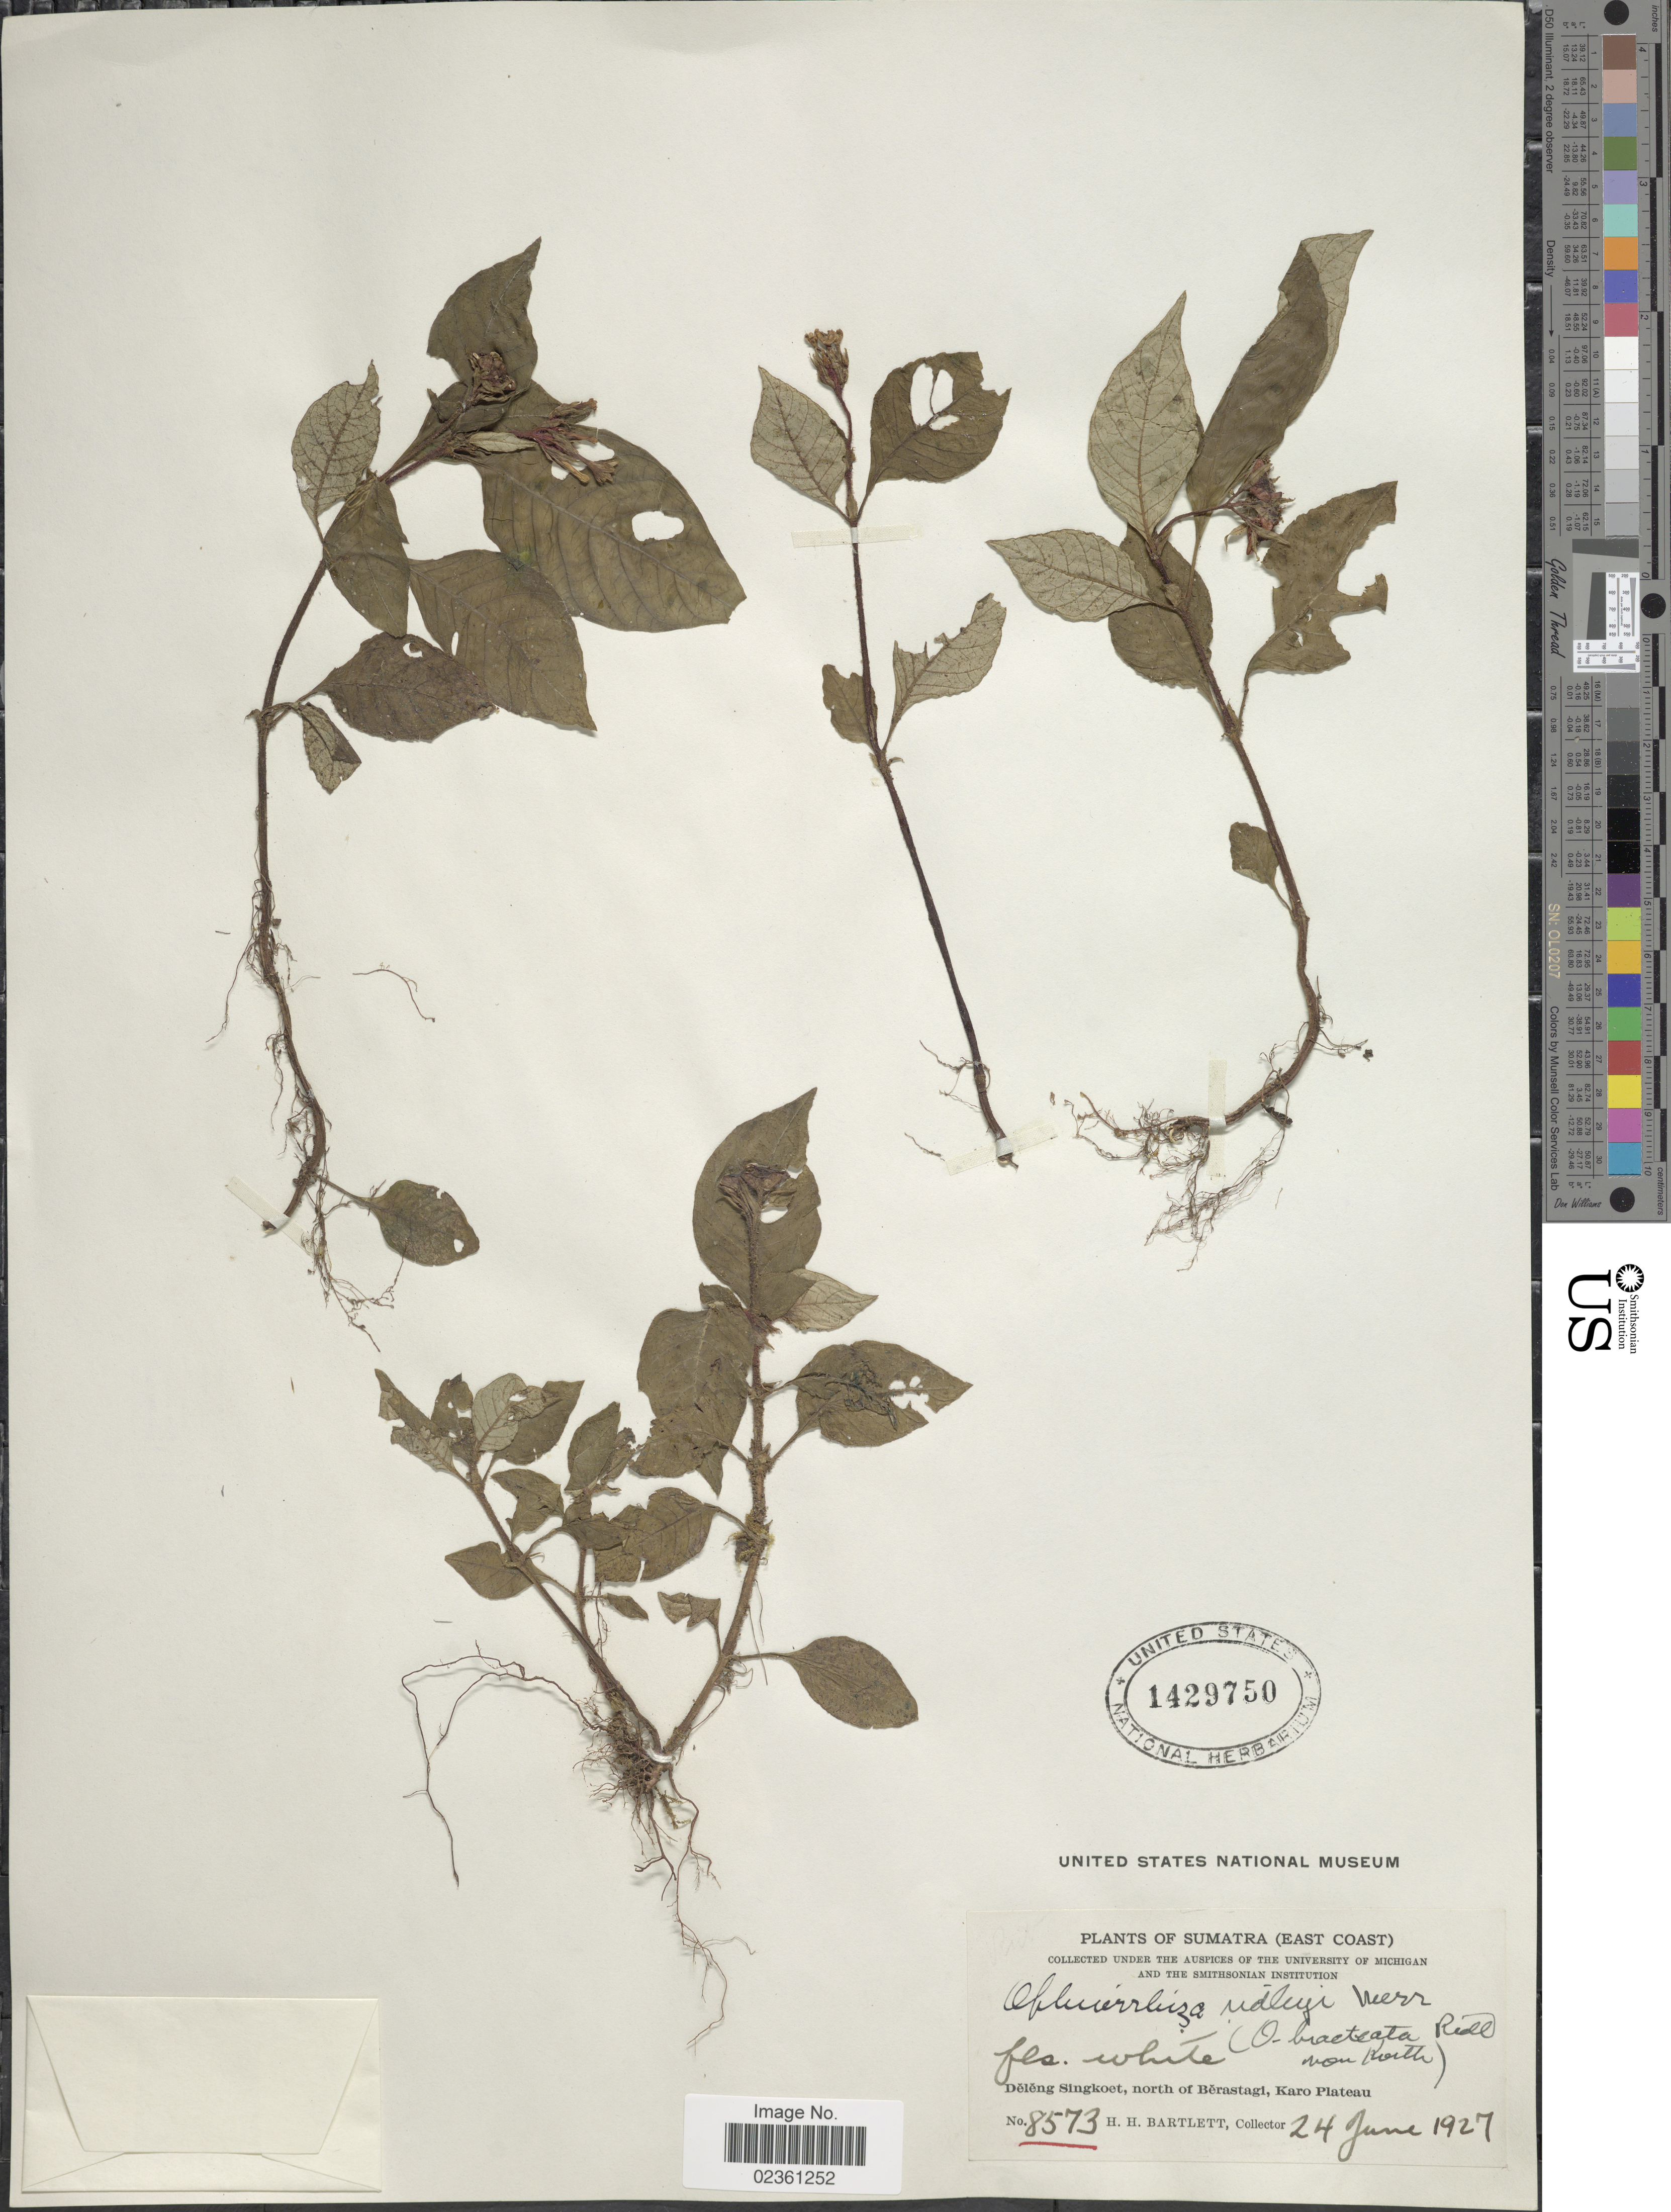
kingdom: Plantae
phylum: Tracheophyta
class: Magnoliopsida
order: Gentianales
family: Rubiaceae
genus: Ophiorrhiza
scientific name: Ophiorrhiza ridleyi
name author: Merr.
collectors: H. H. Bartlett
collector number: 8573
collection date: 1927-06-24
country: Indonesia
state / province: Sumatra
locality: (East Coast), Deleng Singkoet, north of Berastagi, Karo Plateau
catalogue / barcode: US 1429750